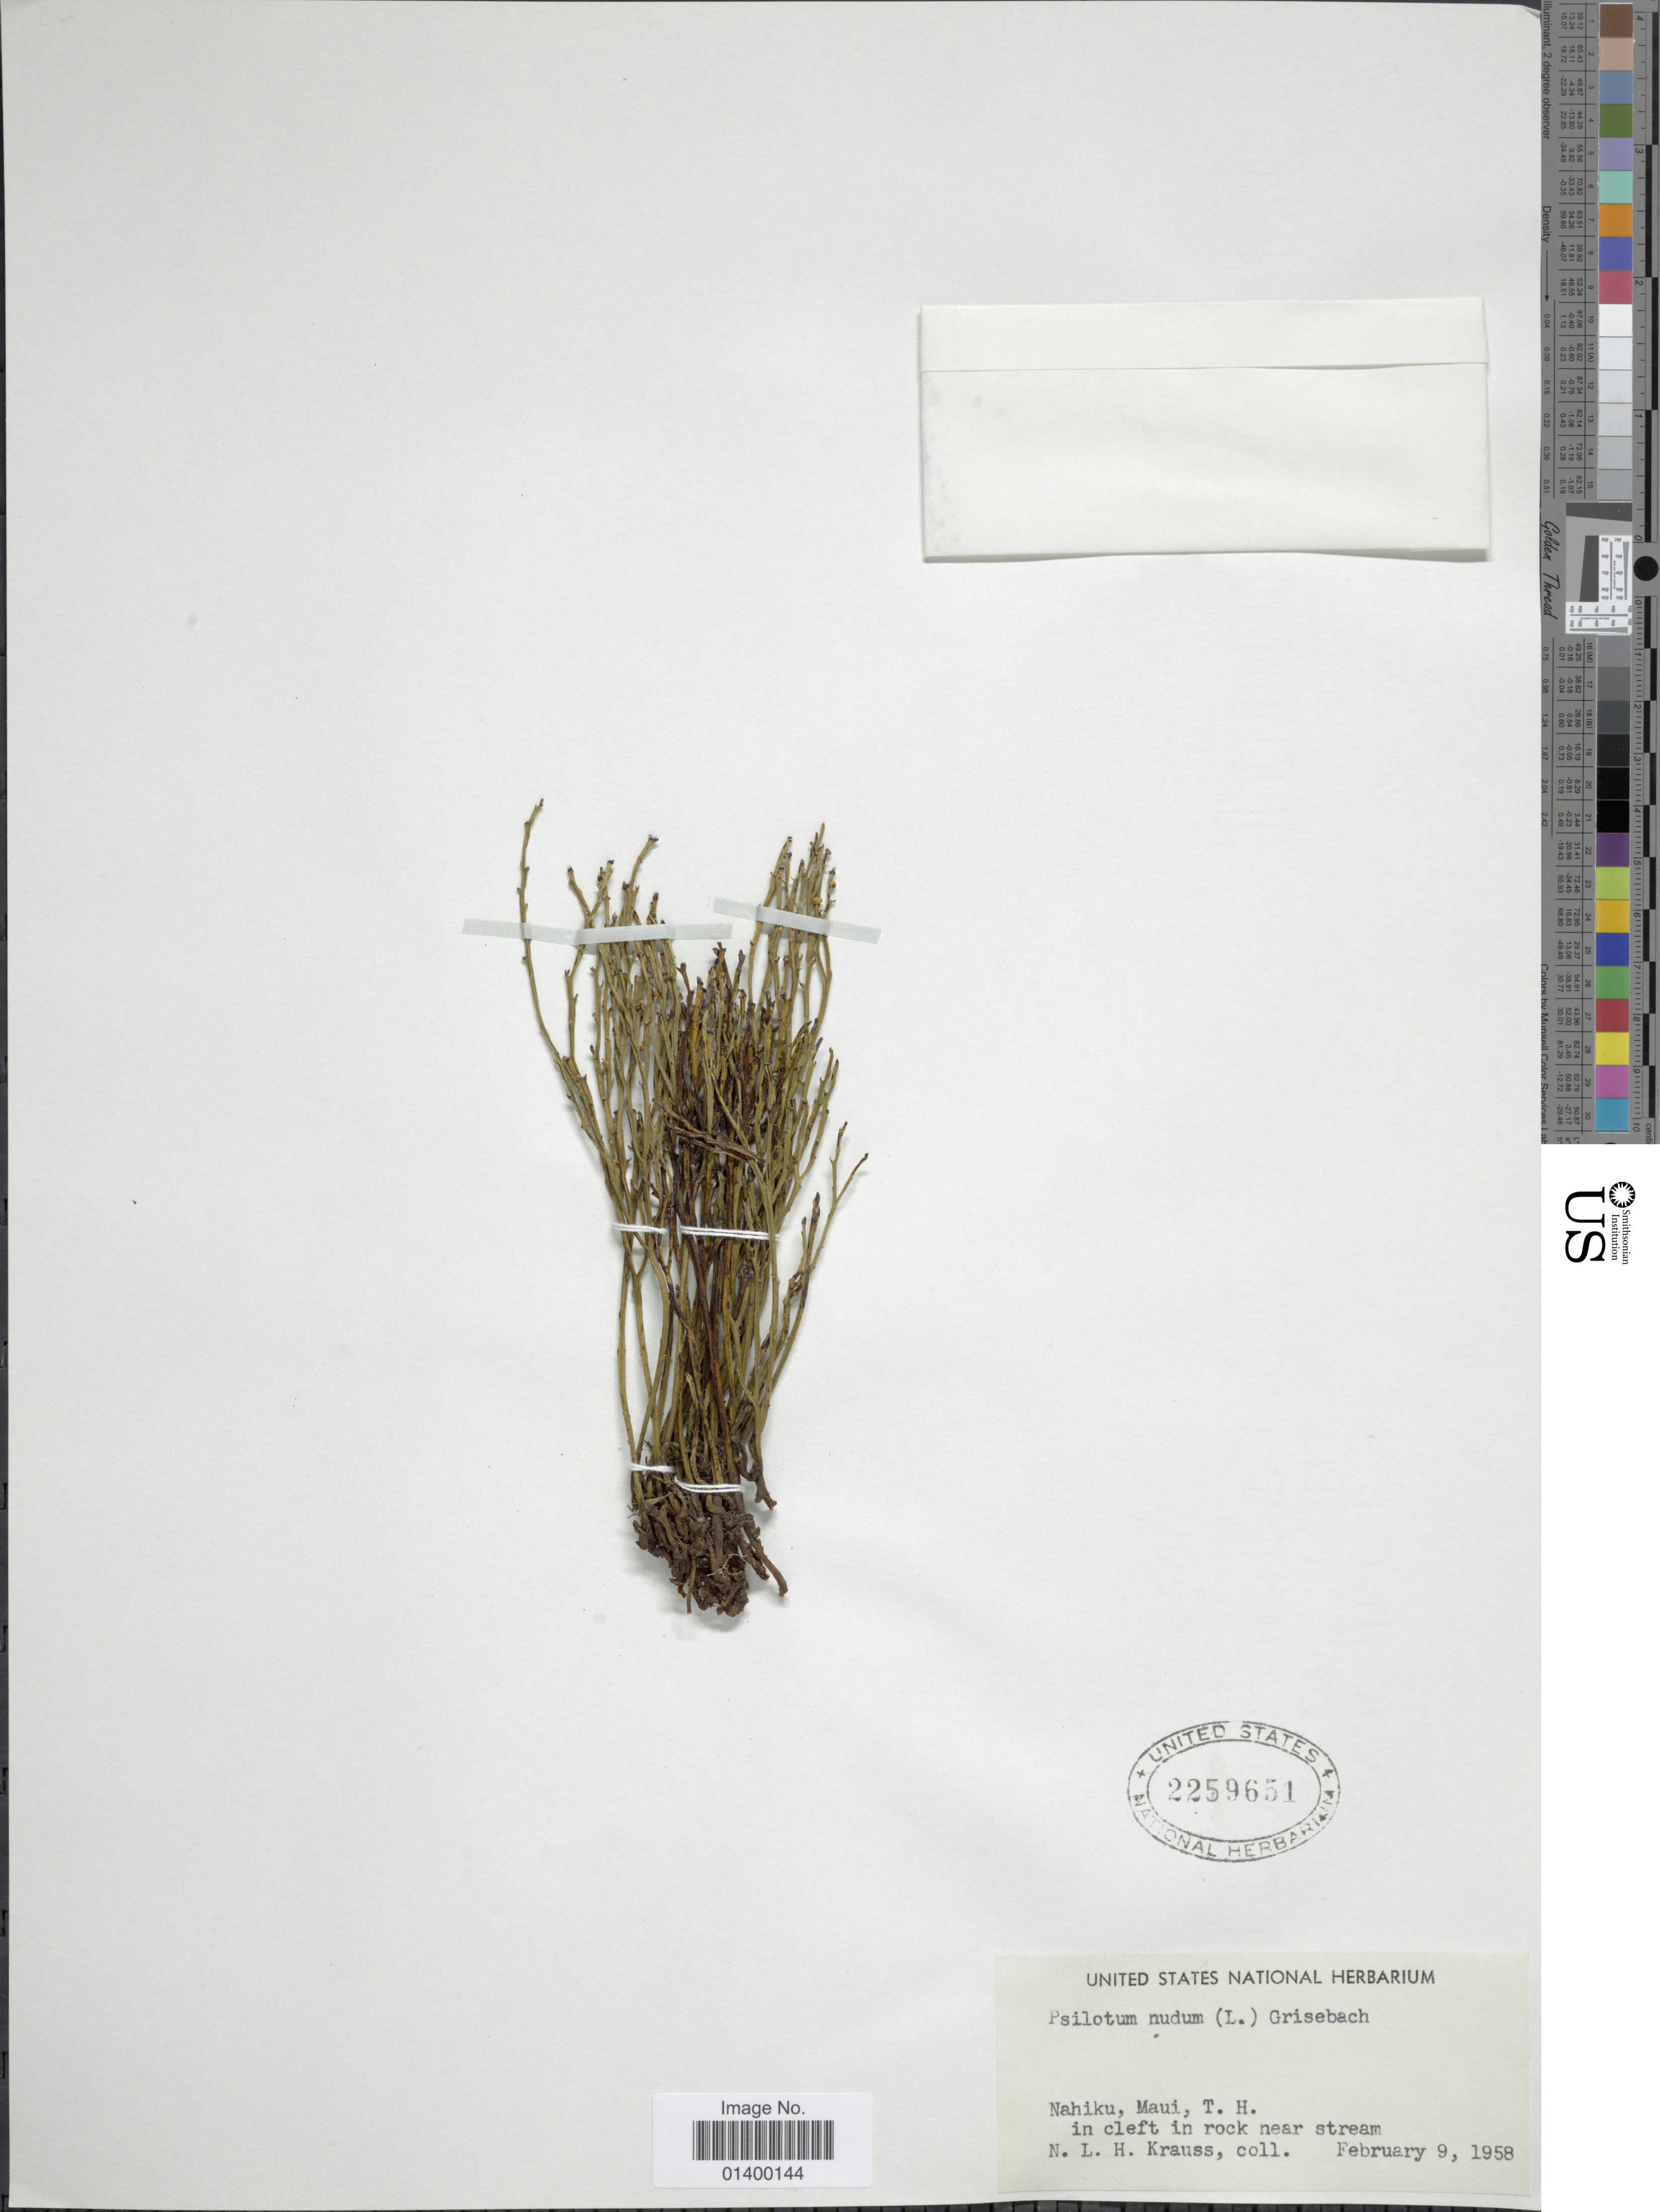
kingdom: Plantae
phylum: Tracheophyta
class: Polypodiopsida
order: Psilotales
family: Psilotaceae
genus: Psilotum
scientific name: Psilotum nudum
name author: (L.) P. Beauv.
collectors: N. Krauss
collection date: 1958-02-09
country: United States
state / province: Hawaii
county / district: Maui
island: Maui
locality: Nahiku, Maui, T.H.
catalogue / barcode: US 2259651